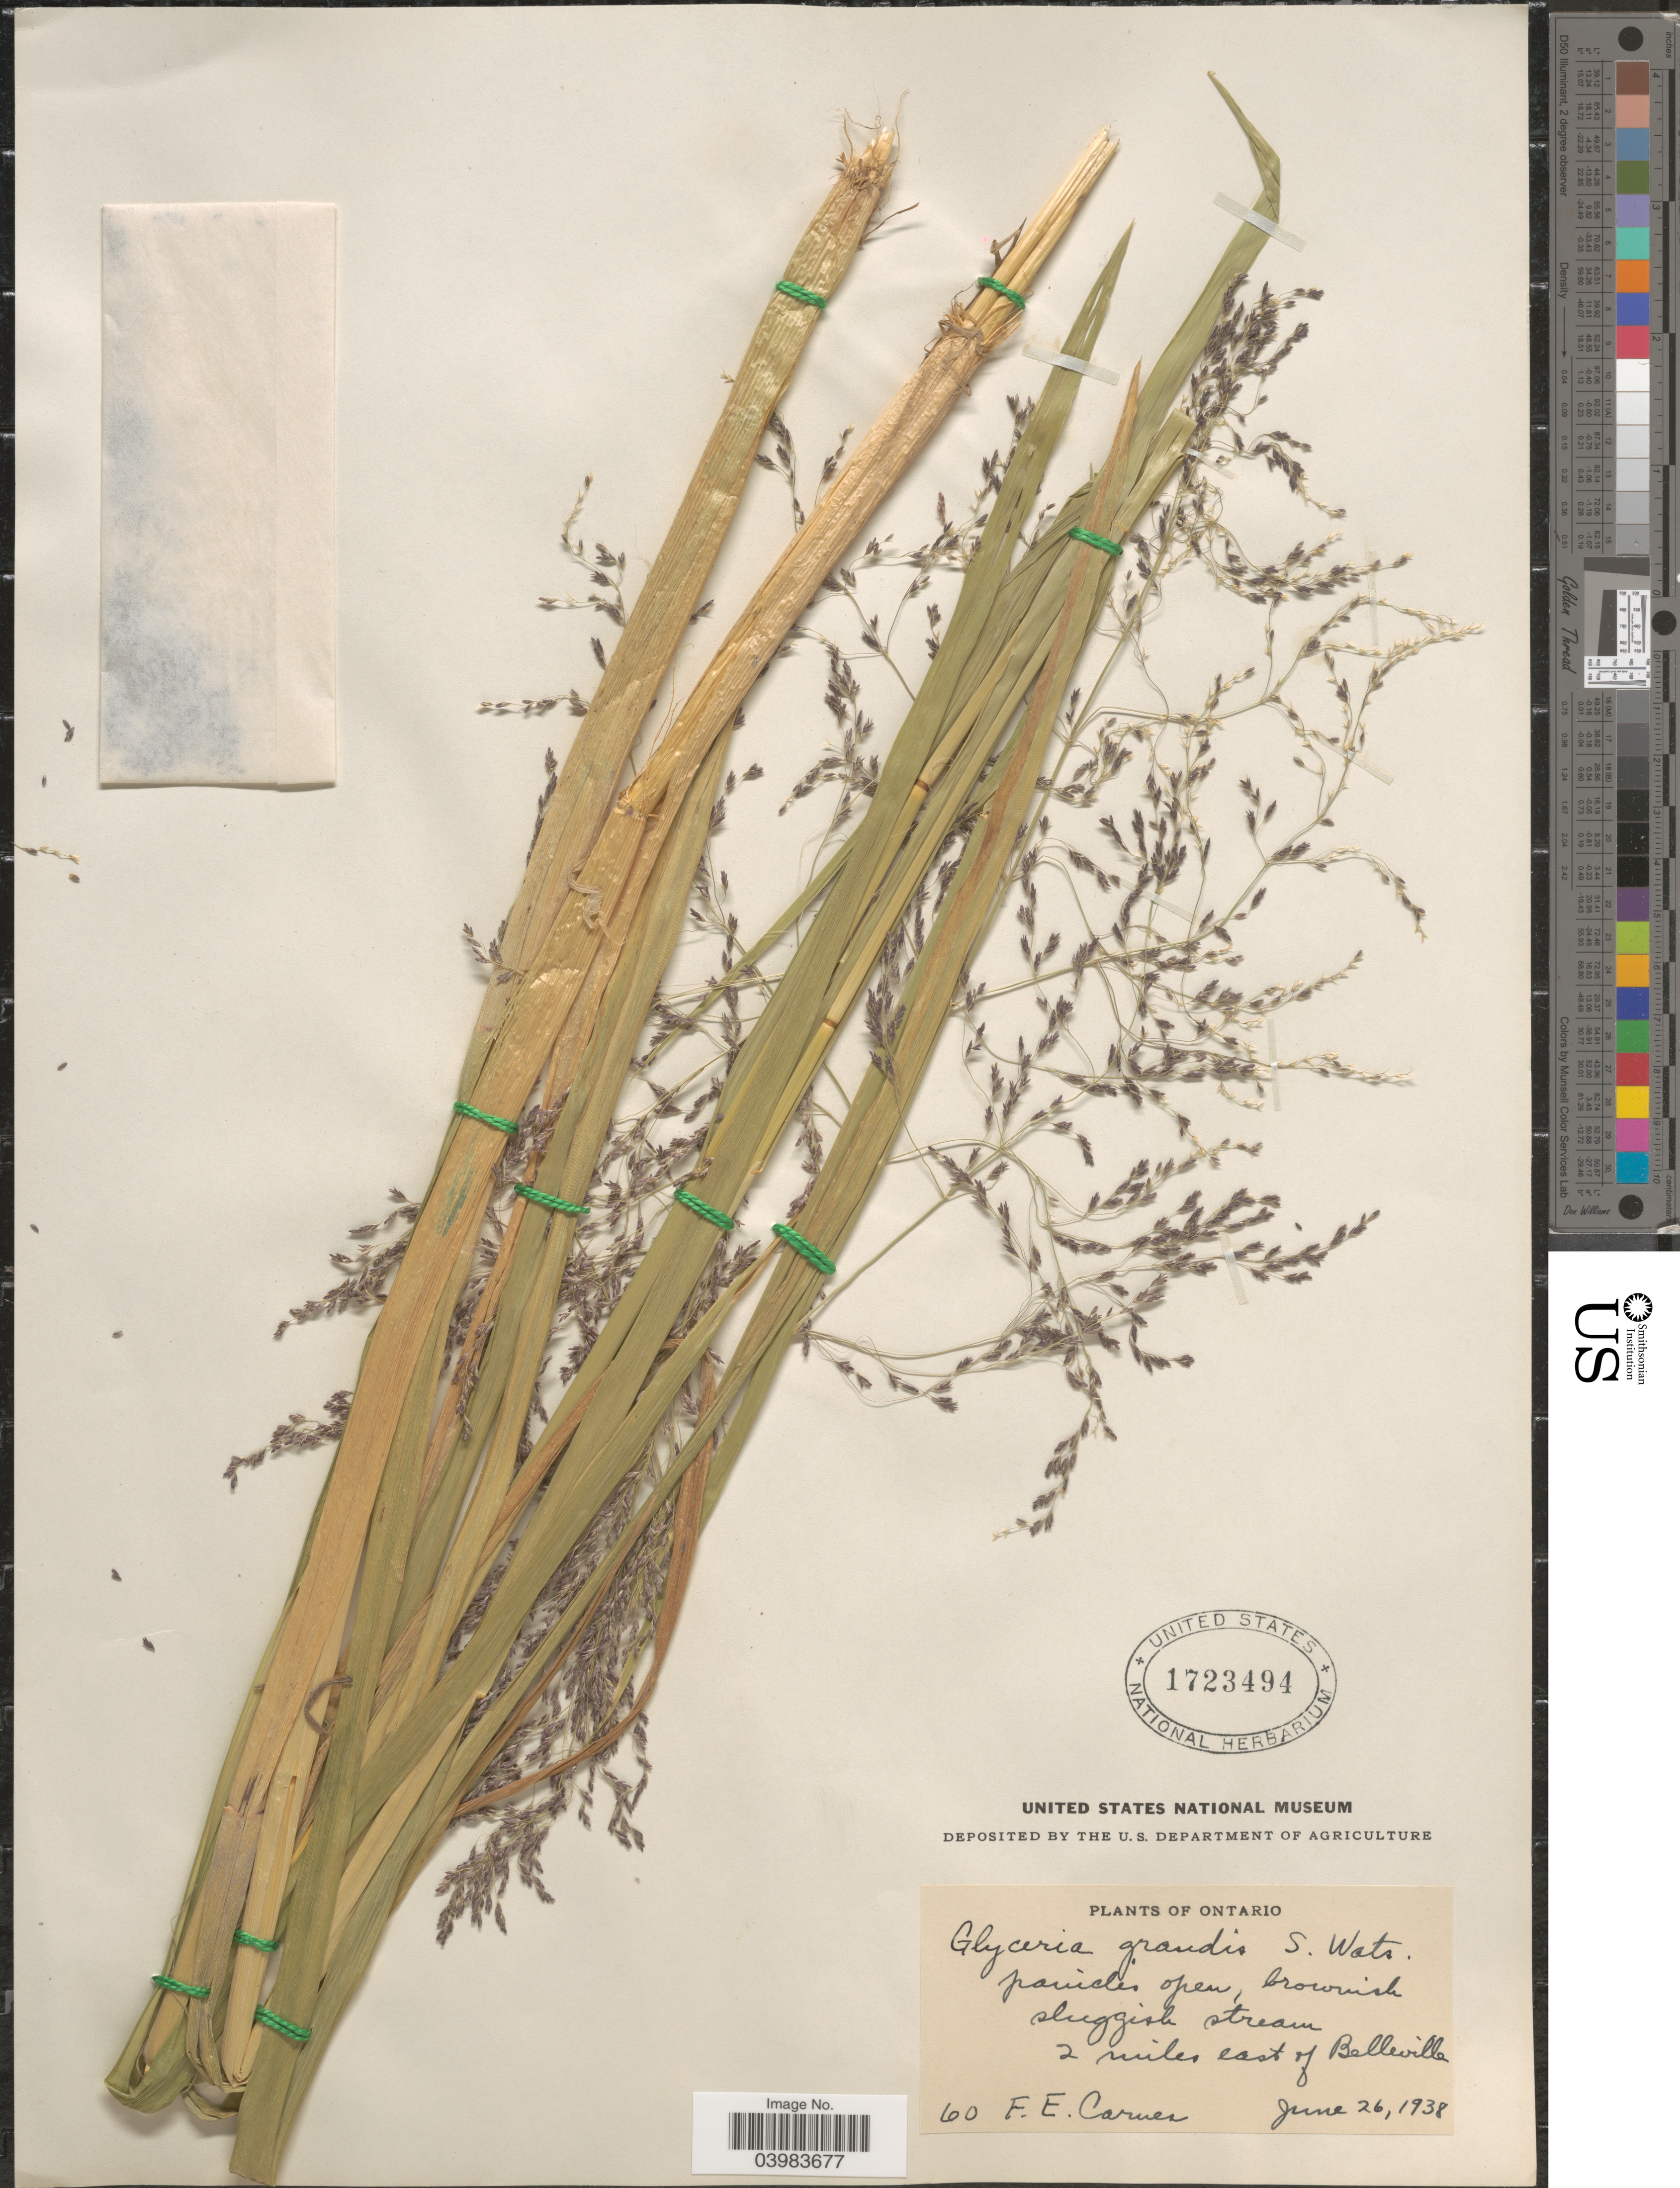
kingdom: Plantae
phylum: Tracheophyta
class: Liliopsida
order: Poales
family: Poaceae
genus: Glyceria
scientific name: Glyceria grandis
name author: S. Watson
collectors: F. Carnes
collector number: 60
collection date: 1938-06-26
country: Canada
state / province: Ontario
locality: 2 miles east of Belleville.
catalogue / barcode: US 1723494